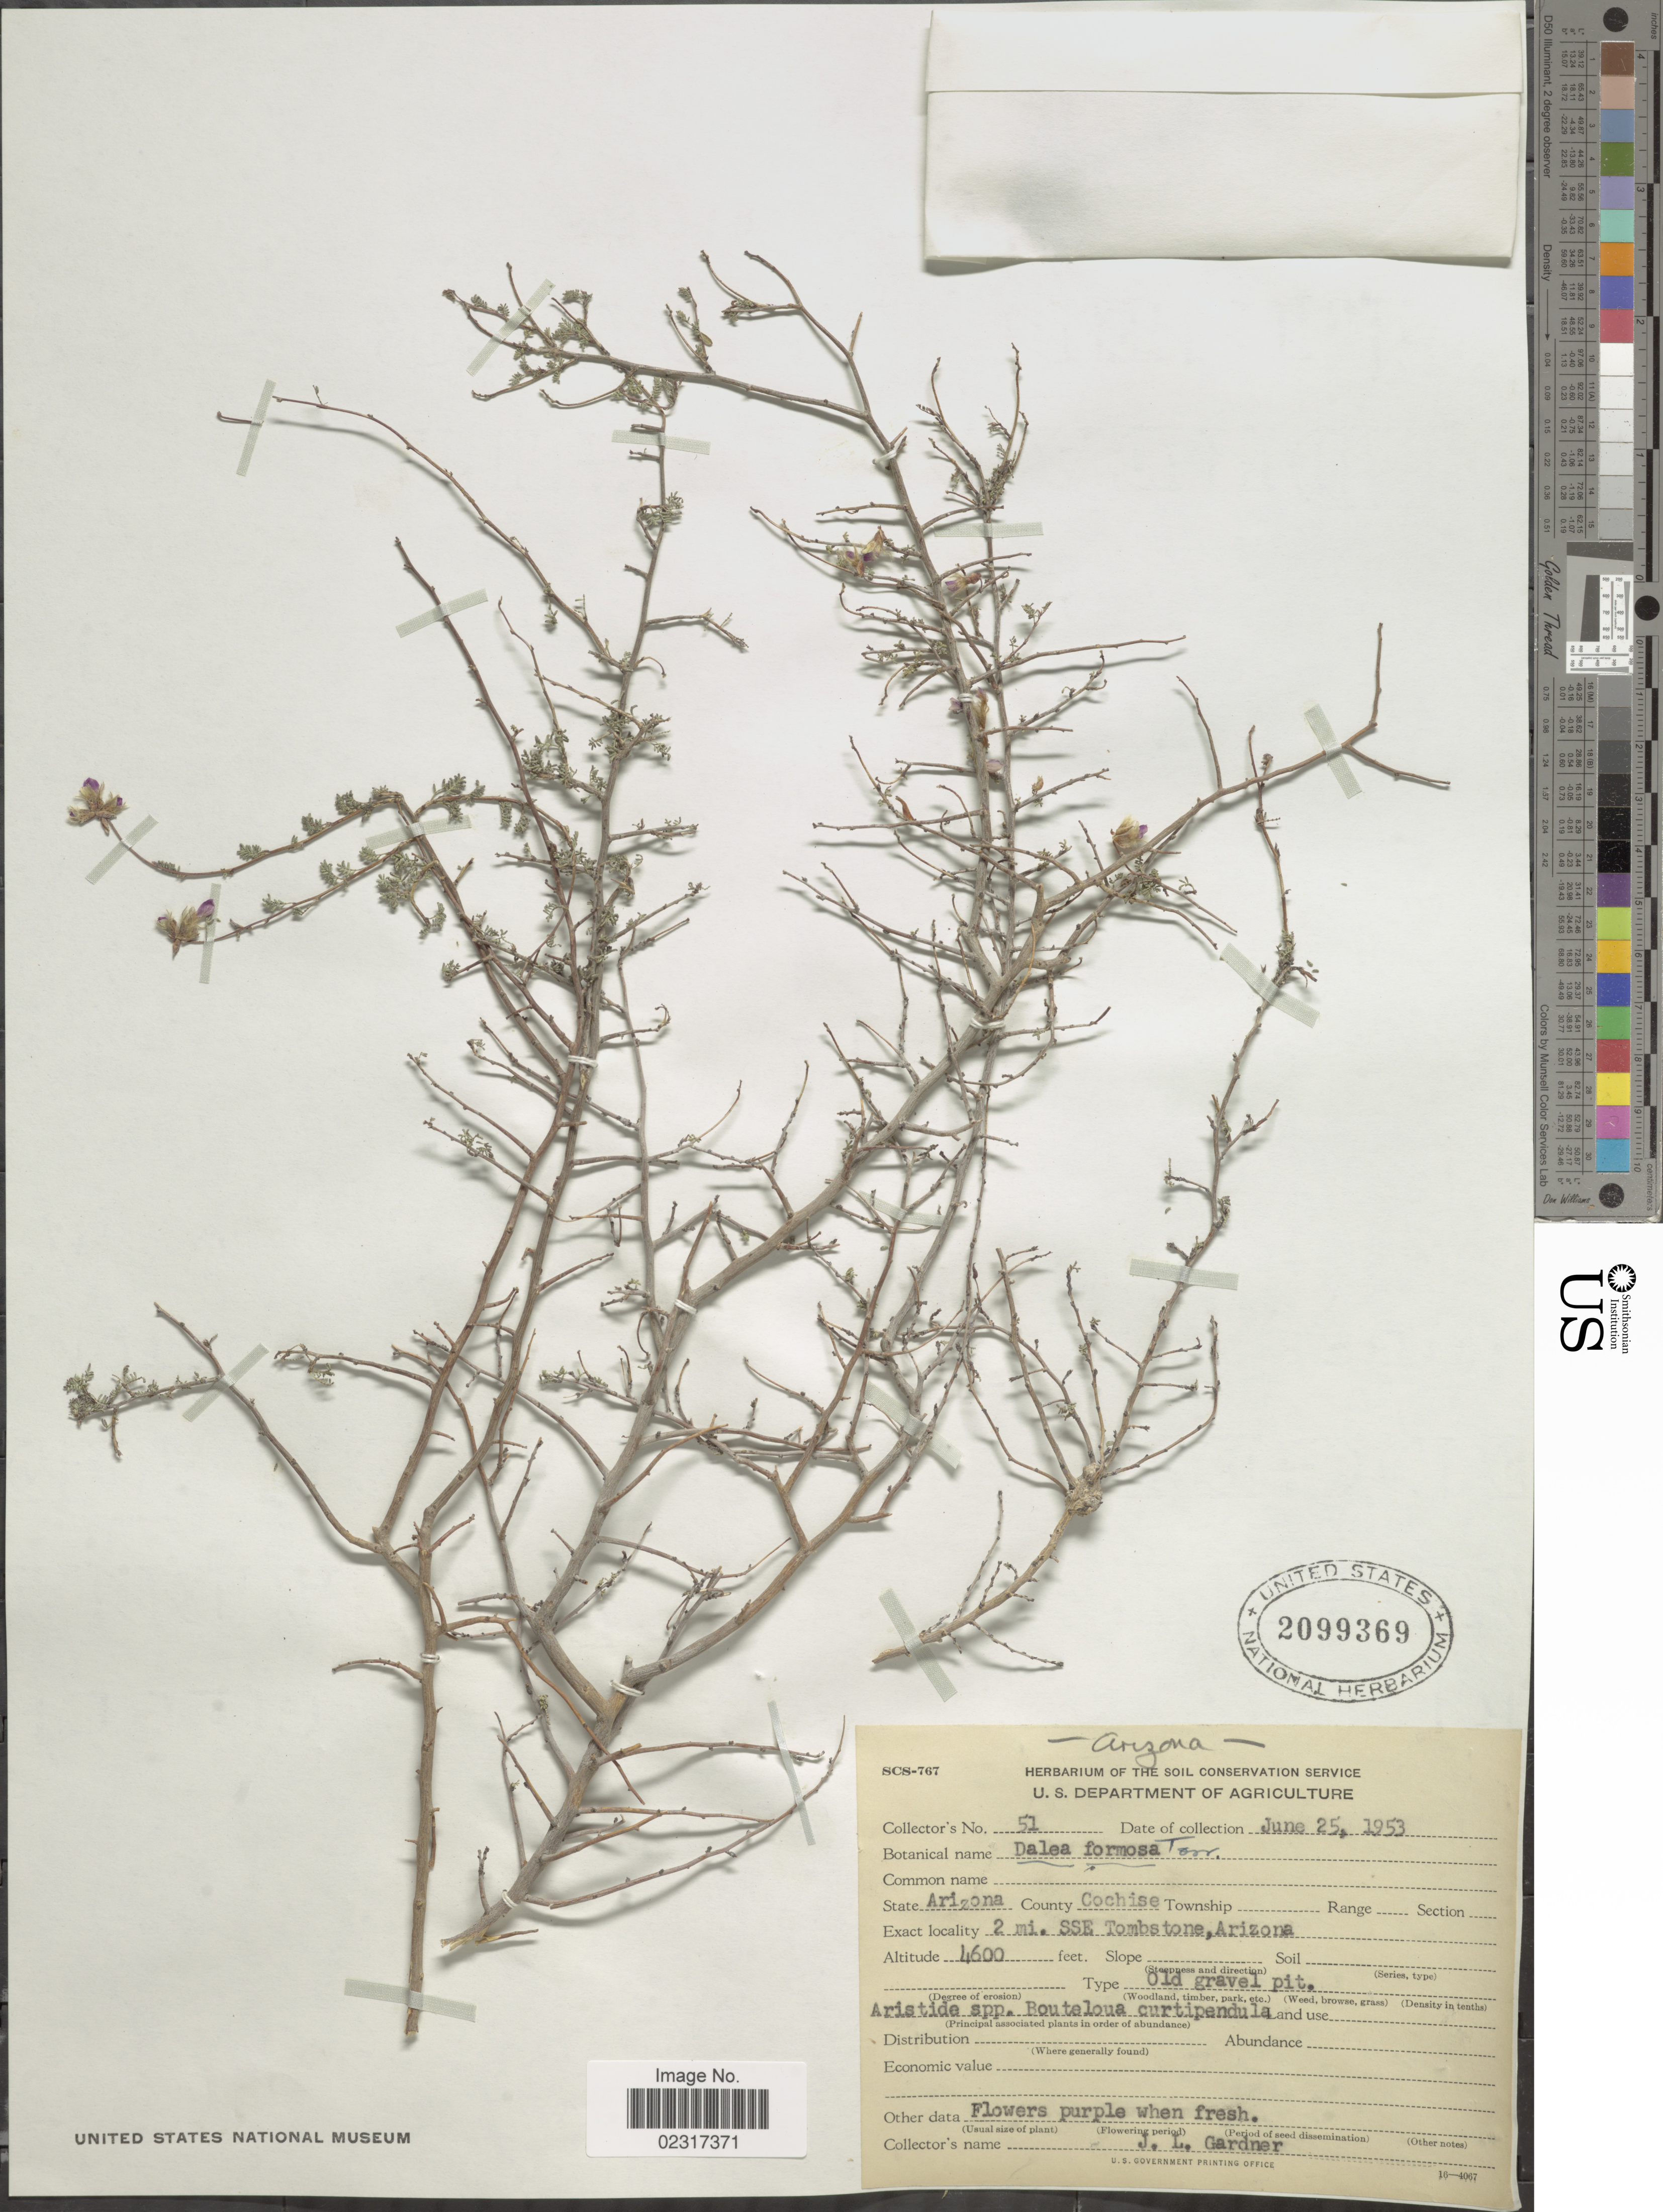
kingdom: Plantae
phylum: Tracheophyta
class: Magnoliopsida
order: Fabales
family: Fabaceae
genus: Dalea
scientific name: Dalea formosa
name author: Torr.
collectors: J. L. Gardner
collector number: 51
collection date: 1953-06-25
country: United States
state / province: Arizona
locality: County Cochise, 2 mi. SSE Tombstone.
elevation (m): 1402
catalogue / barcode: US 2099369